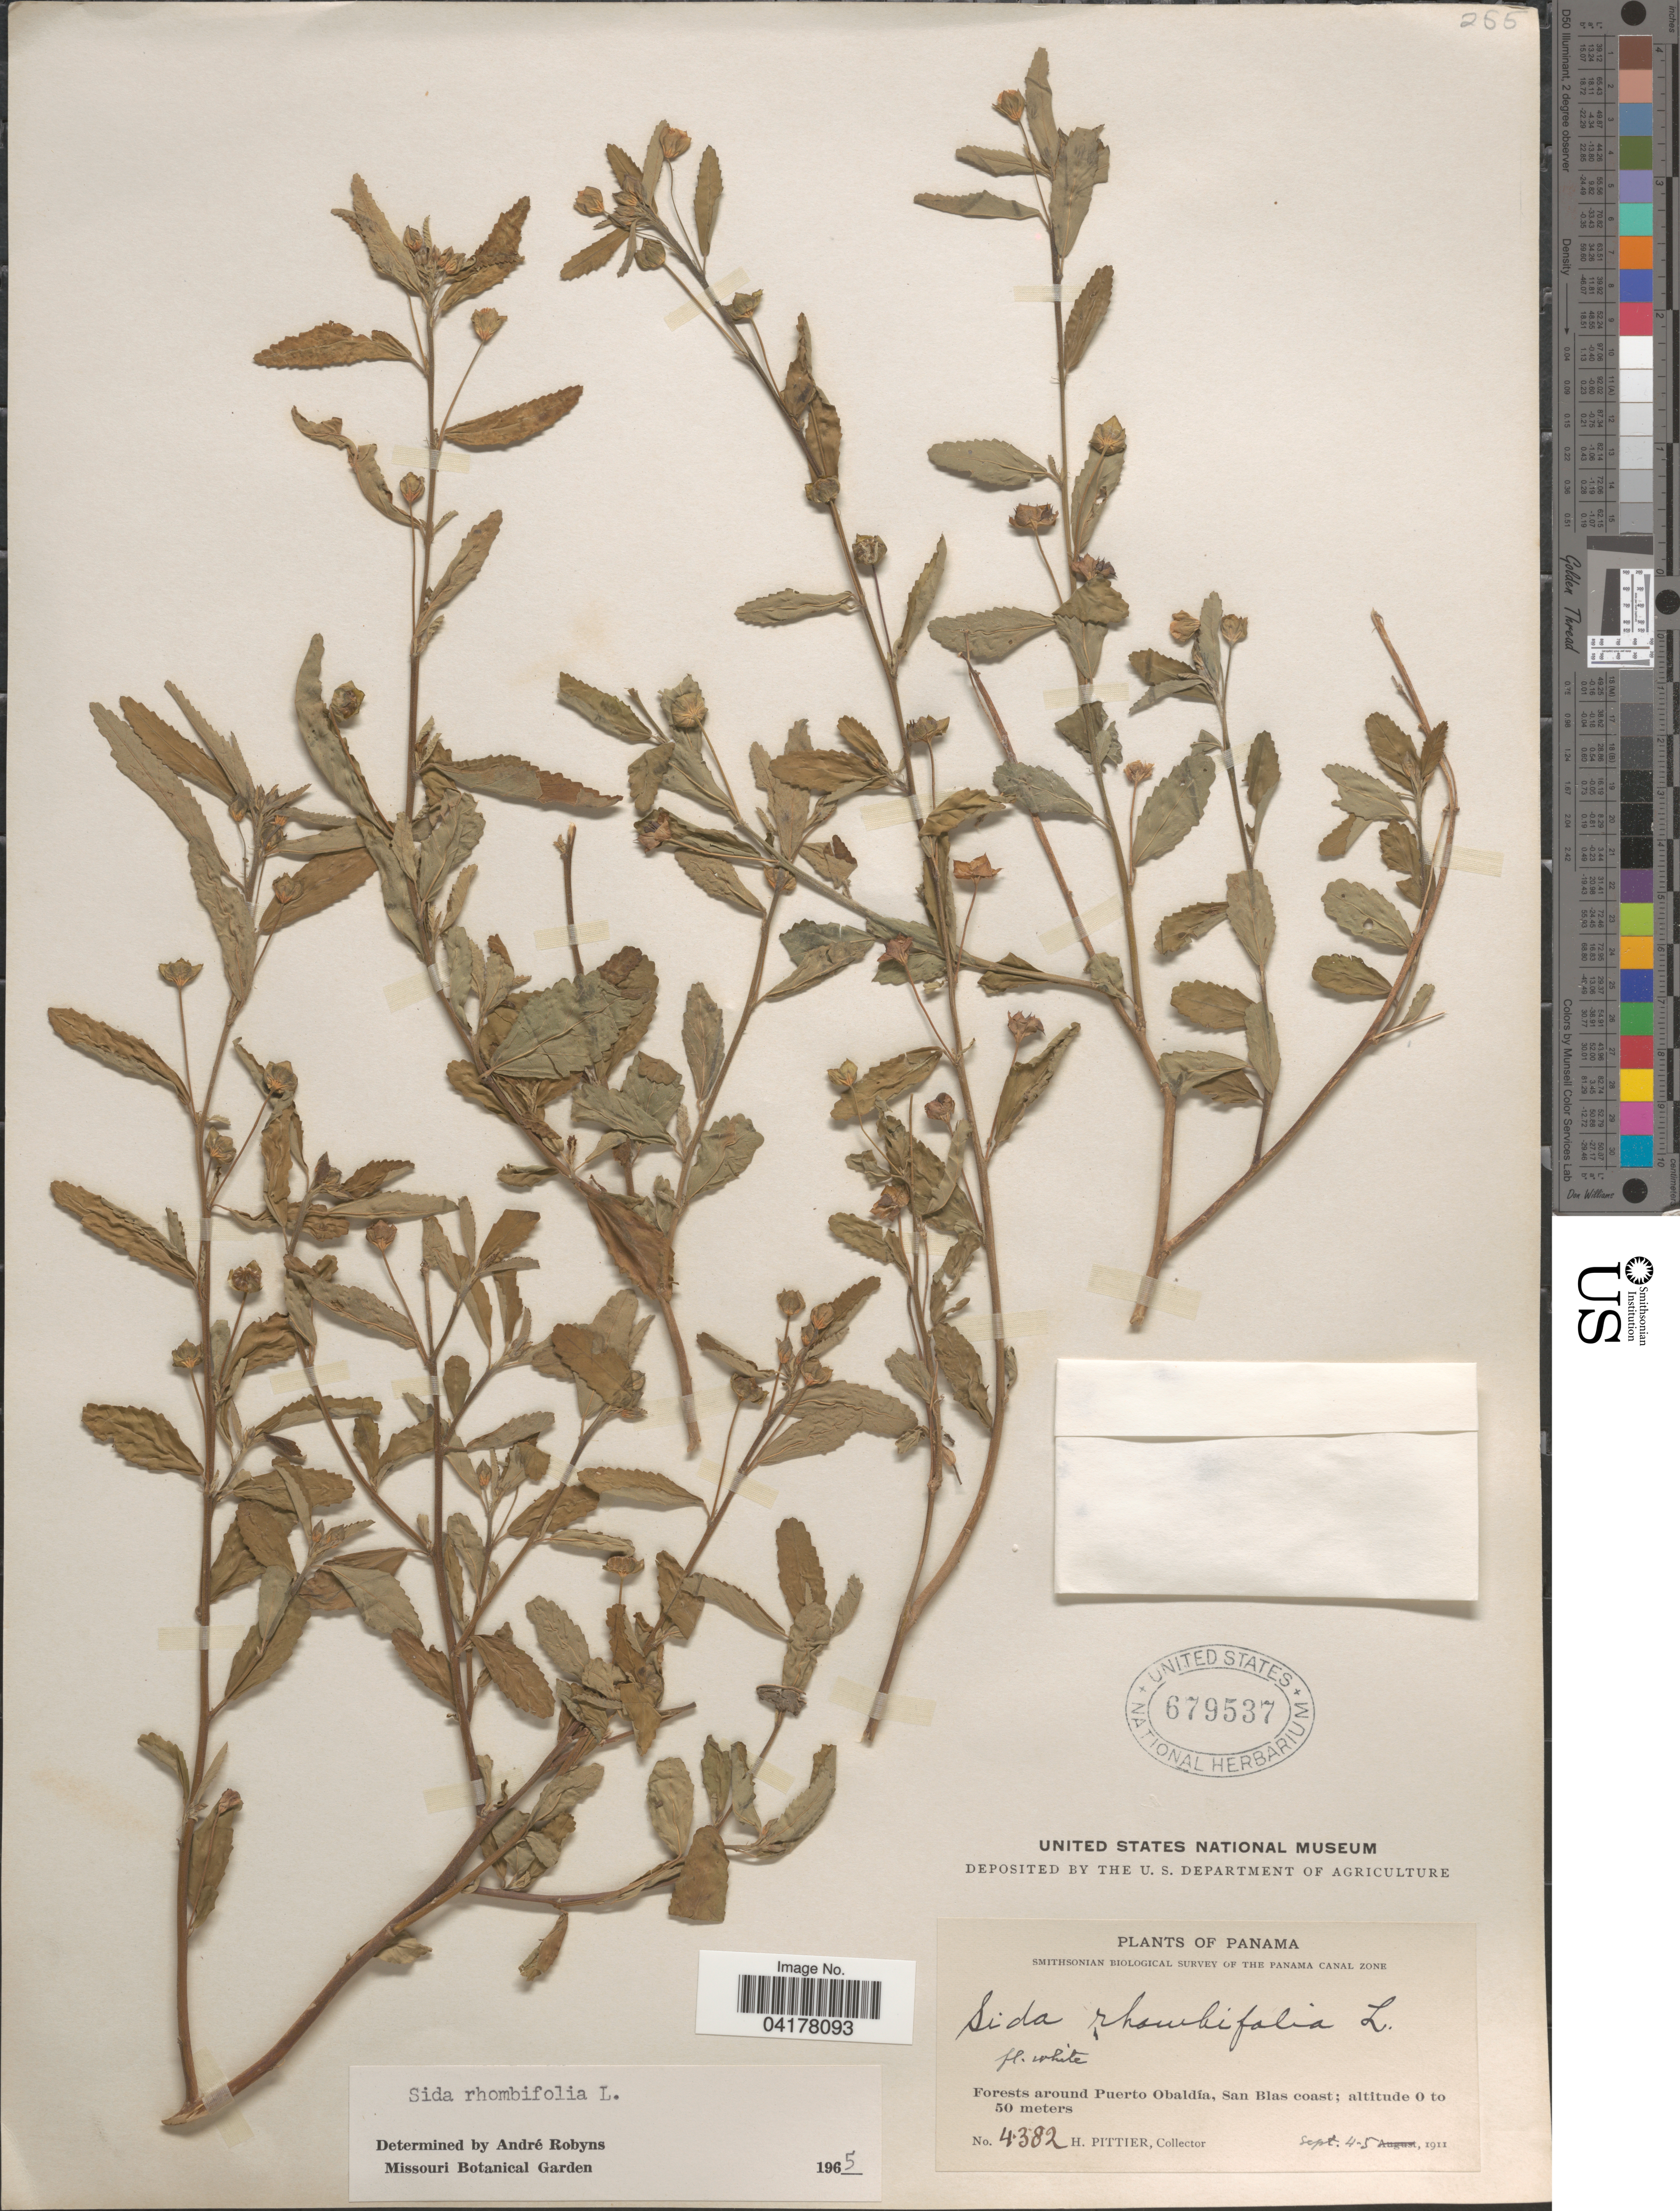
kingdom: Plantae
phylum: Tracheophyta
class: Magnoliopsida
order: Malvales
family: Malvaceae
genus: Sida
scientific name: Sida rhombifolia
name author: L.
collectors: H. F. Pittier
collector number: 4382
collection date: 1911-09-04/1911-09-05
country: Panama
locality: Smithsonian Biological Survey of the Panama Canal Zone. Forests around Puerto Obaldía, San Blas coast.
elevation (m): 0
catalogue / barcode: US 679537